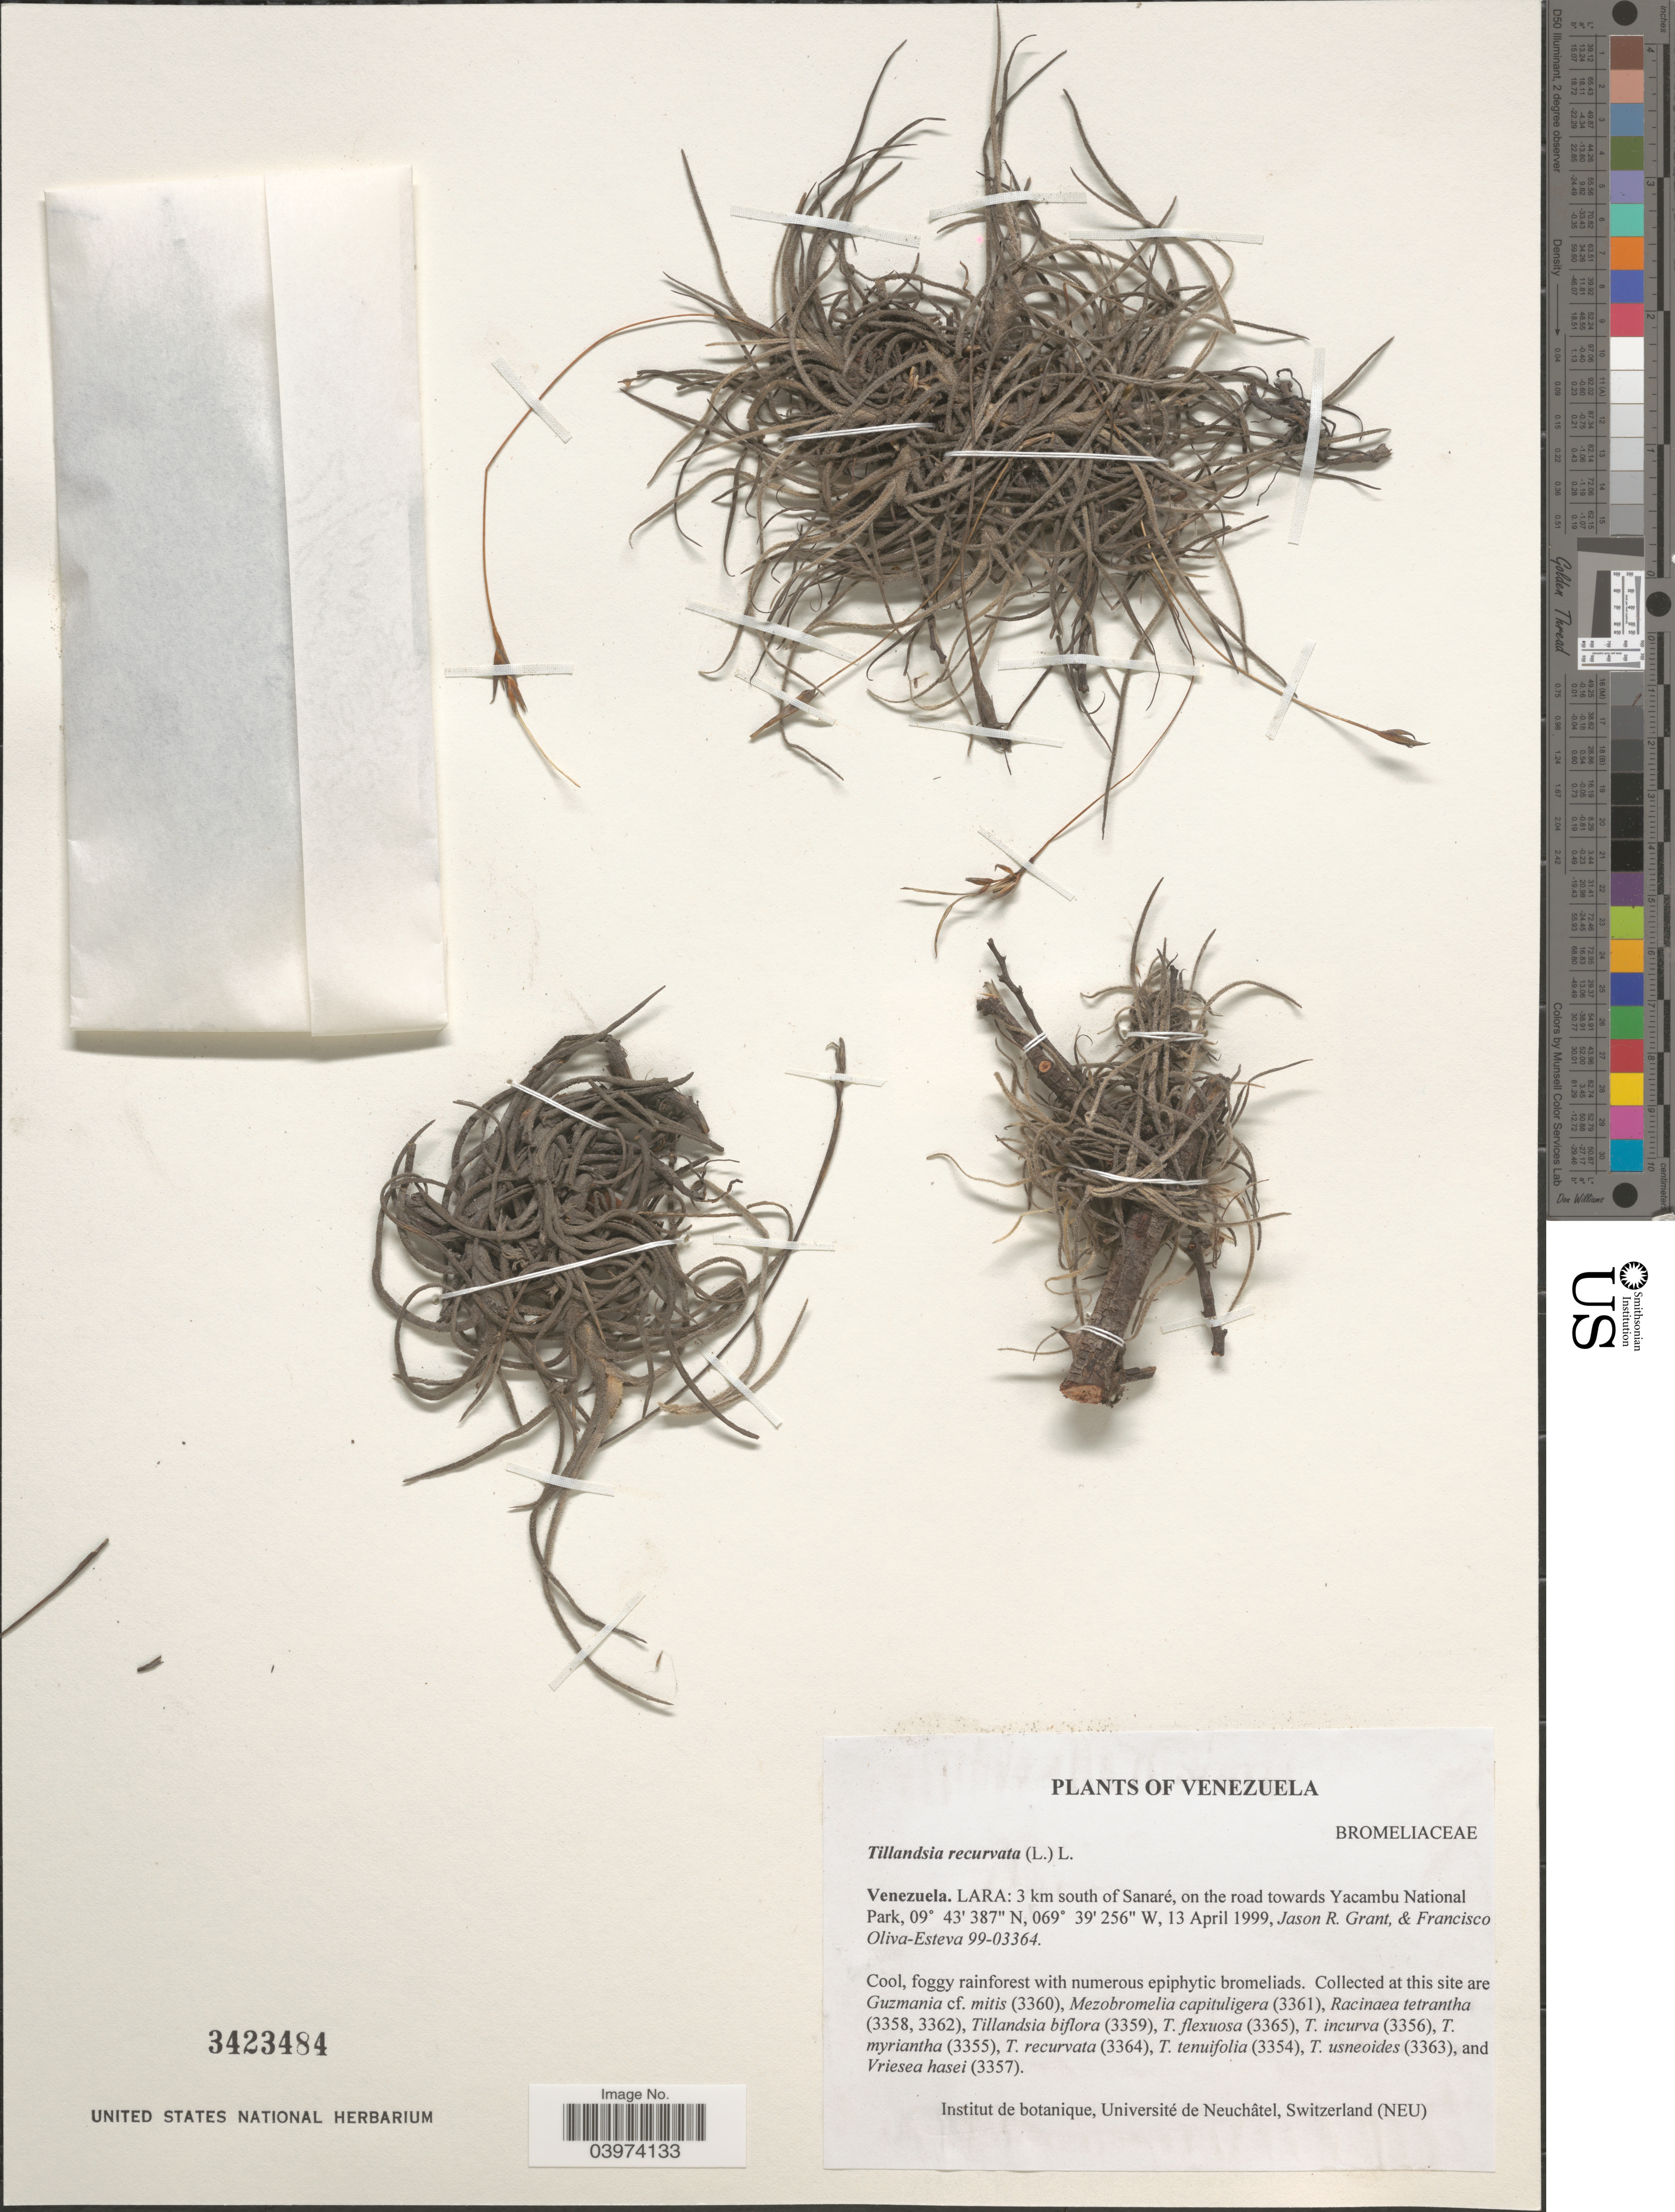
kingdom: Plantae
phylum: Tracheophyta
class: Liliopsida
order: Poales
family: Bromeliaceae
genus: Tillandsia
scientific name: Tillandsia recurvata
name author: L.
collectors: J. R. Grant & F. Oliva-Esteva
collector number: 99-03364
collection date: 1999-04-13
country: Venezuela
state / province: Lara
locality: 3 km south of Sanaré, on the road towards Yacambu National Park.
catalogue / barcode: US 3423484